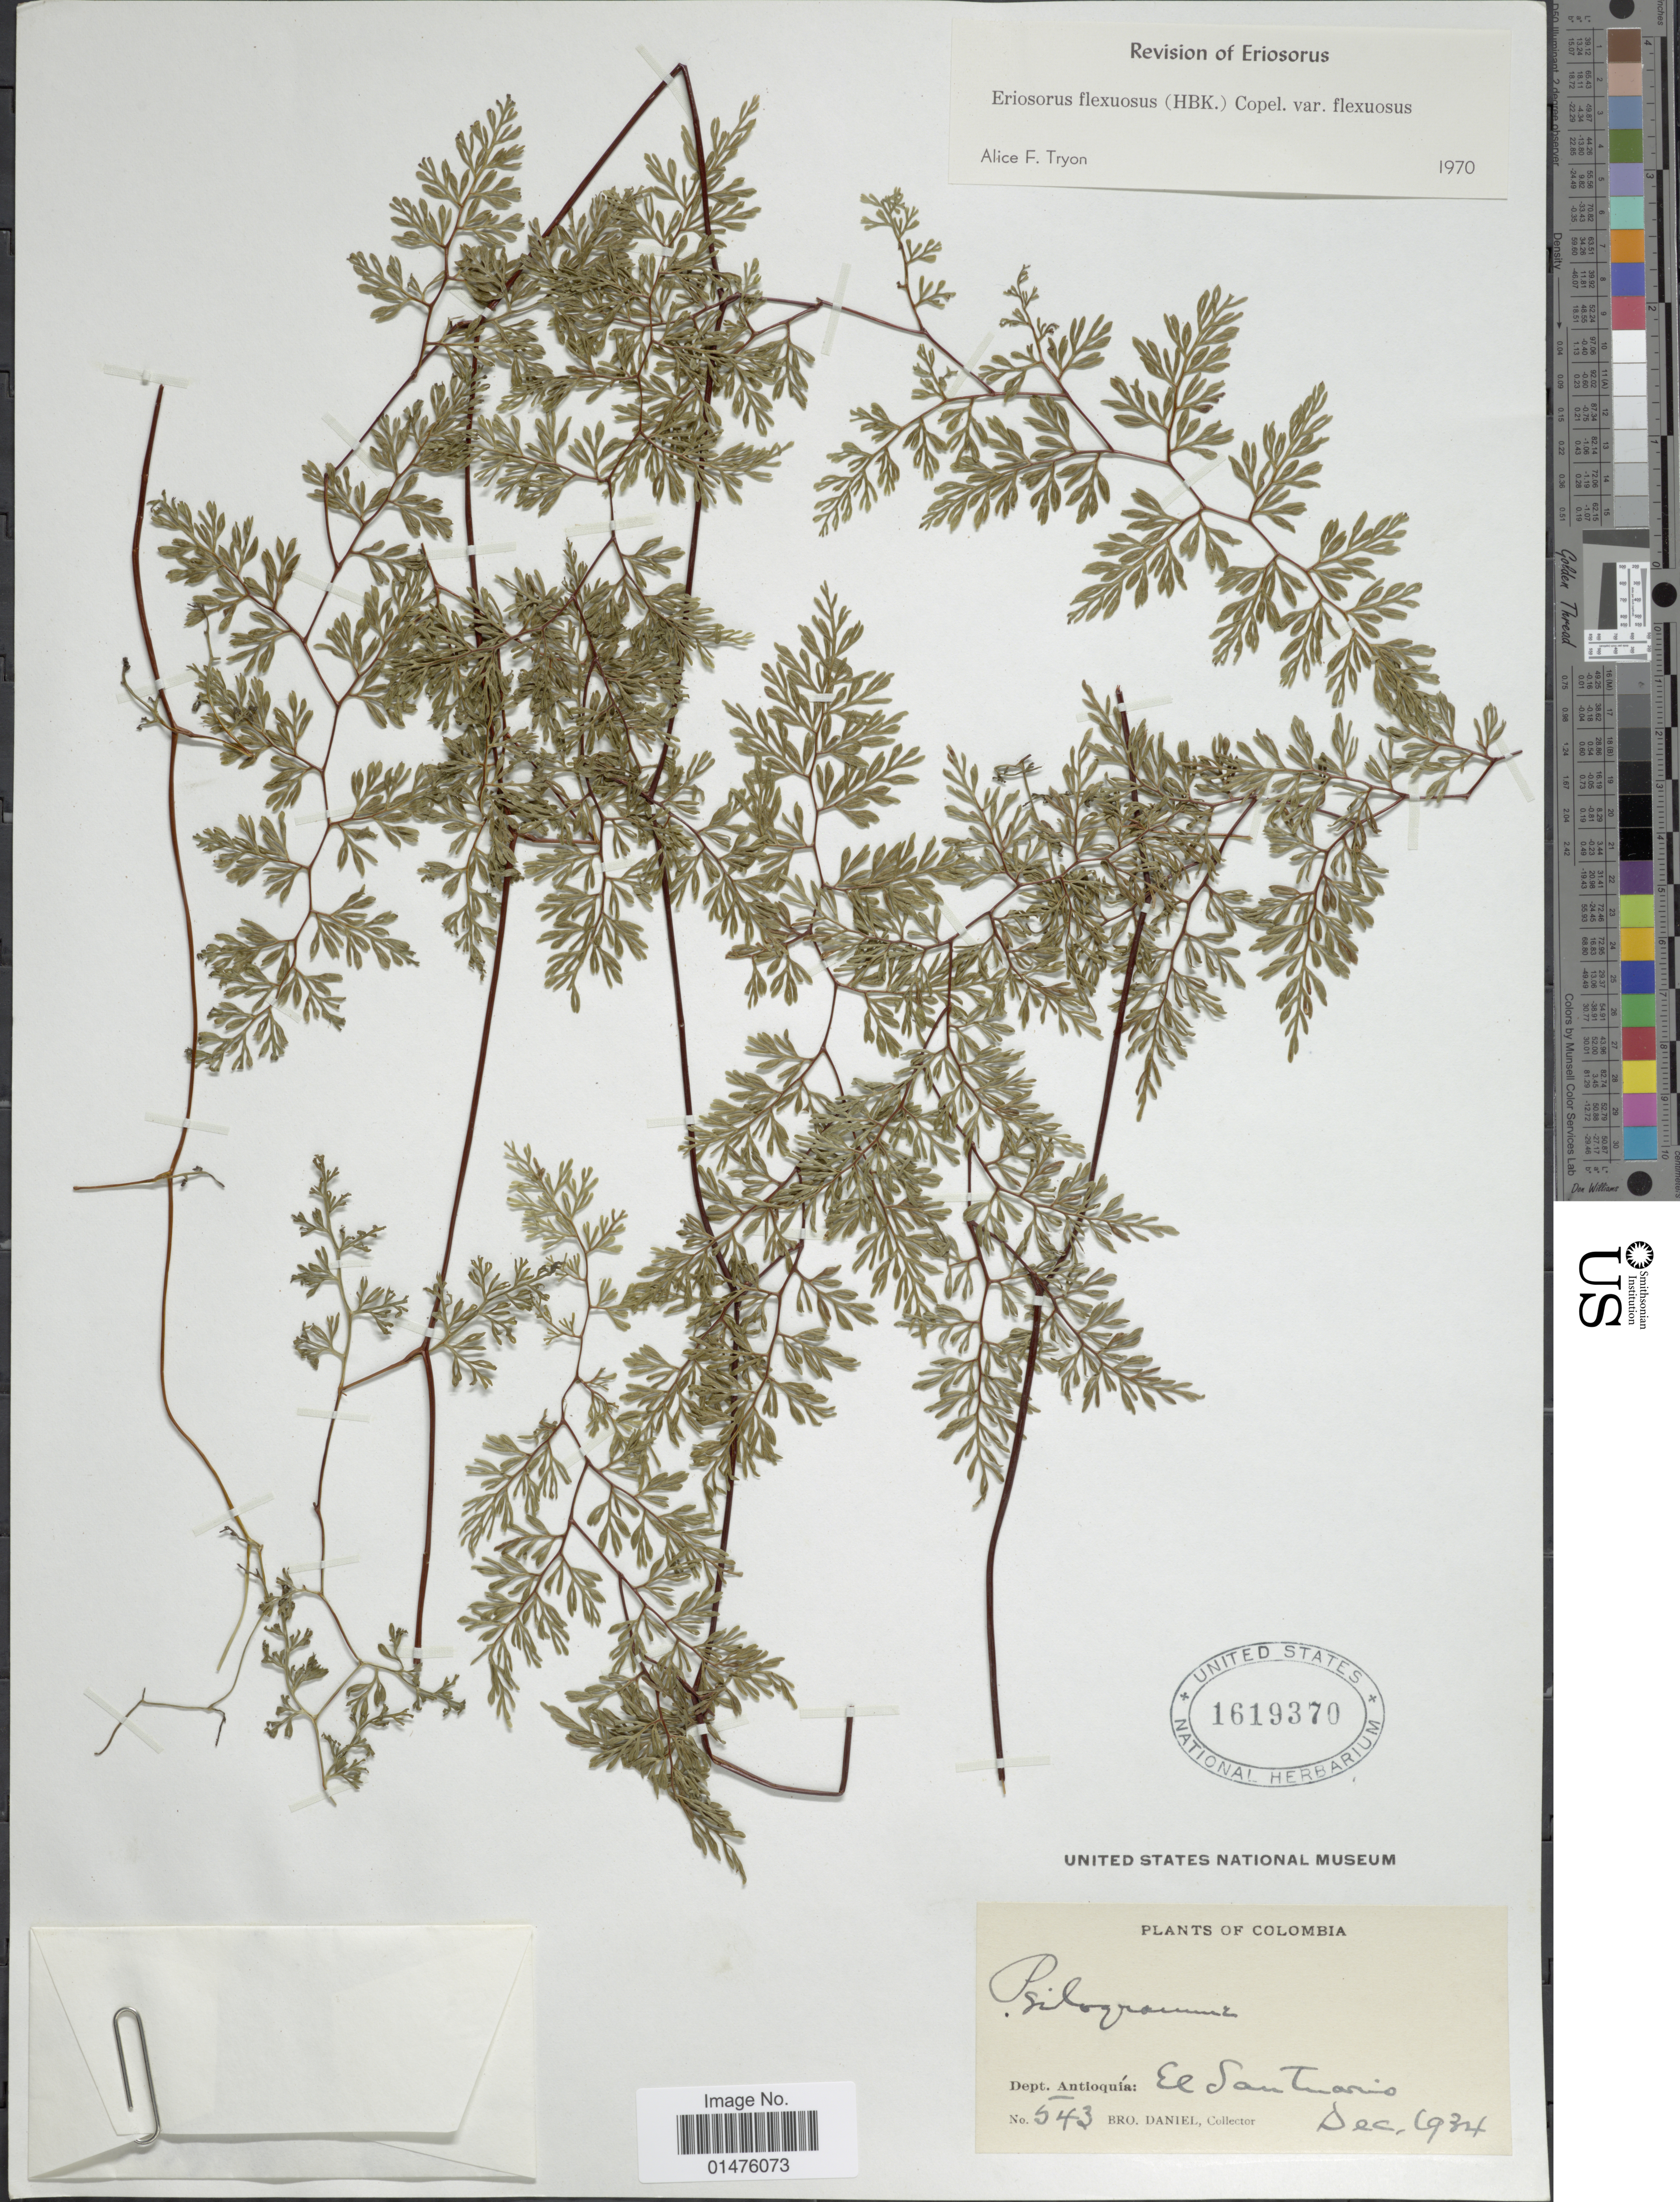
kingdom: Plantae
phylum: Tracheophyta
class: Polypodiopsida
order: Polypodiales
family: Pteridaceae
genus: Jamesonia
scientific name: Jamesonia flexuosa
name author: (Humb. & Bonpl.) Christenh.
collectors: Bro. Daniel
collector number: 543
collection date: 1934-12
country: Colombia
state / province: Antioquia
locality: Dept. Antioquía: El Santuario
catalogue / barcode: US 1619370